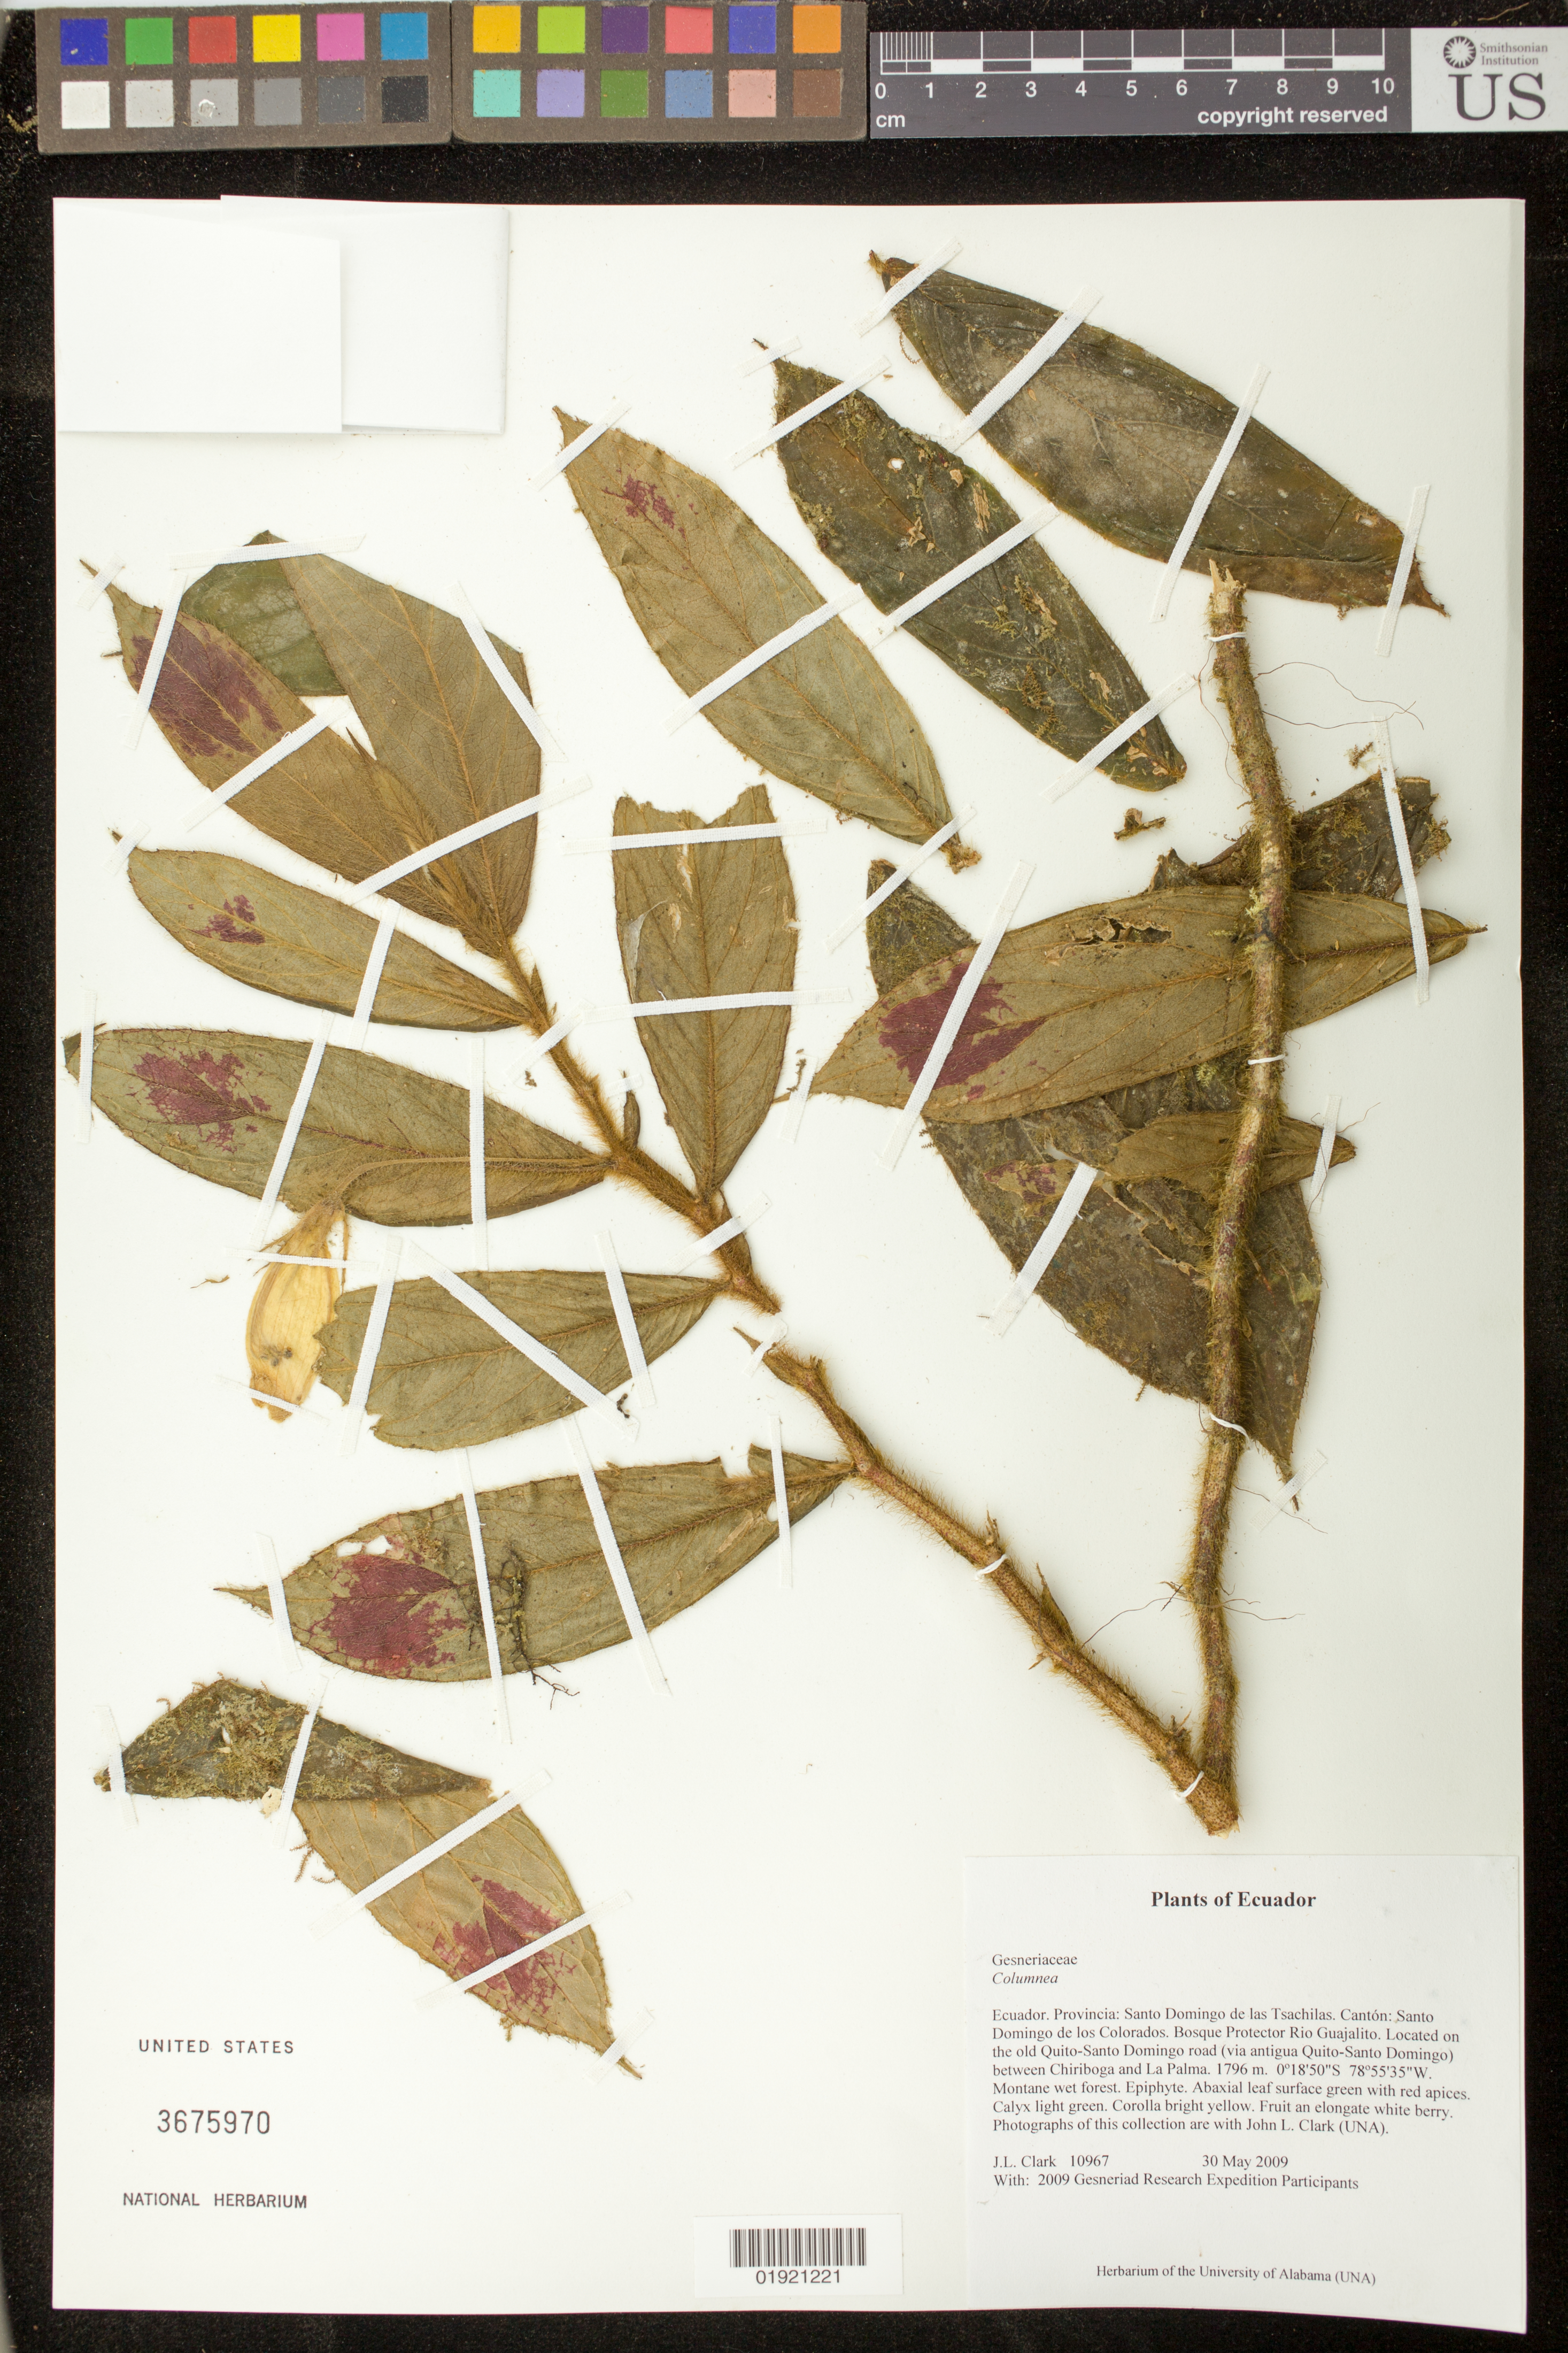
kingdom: Plantae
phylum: Tracheophyta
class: Magnoliopsida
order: Lamiales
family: Gesneriaceae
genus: Columnea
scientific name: Columnea sp.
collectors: J. L. Clark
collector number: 10967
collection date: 2009-05-30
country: Ecuador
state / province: Tsáchilas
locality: Canton: Santo Domingo de los Tsachilas. Bosque Protector Rio Guajalito. Located on the old Quito-Santo Domingo road (via antigua Quito-Santo Domingo) between Chiriboga and La Palma.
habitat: Montane wet forest.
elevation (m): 1796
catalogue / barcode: US 3675970